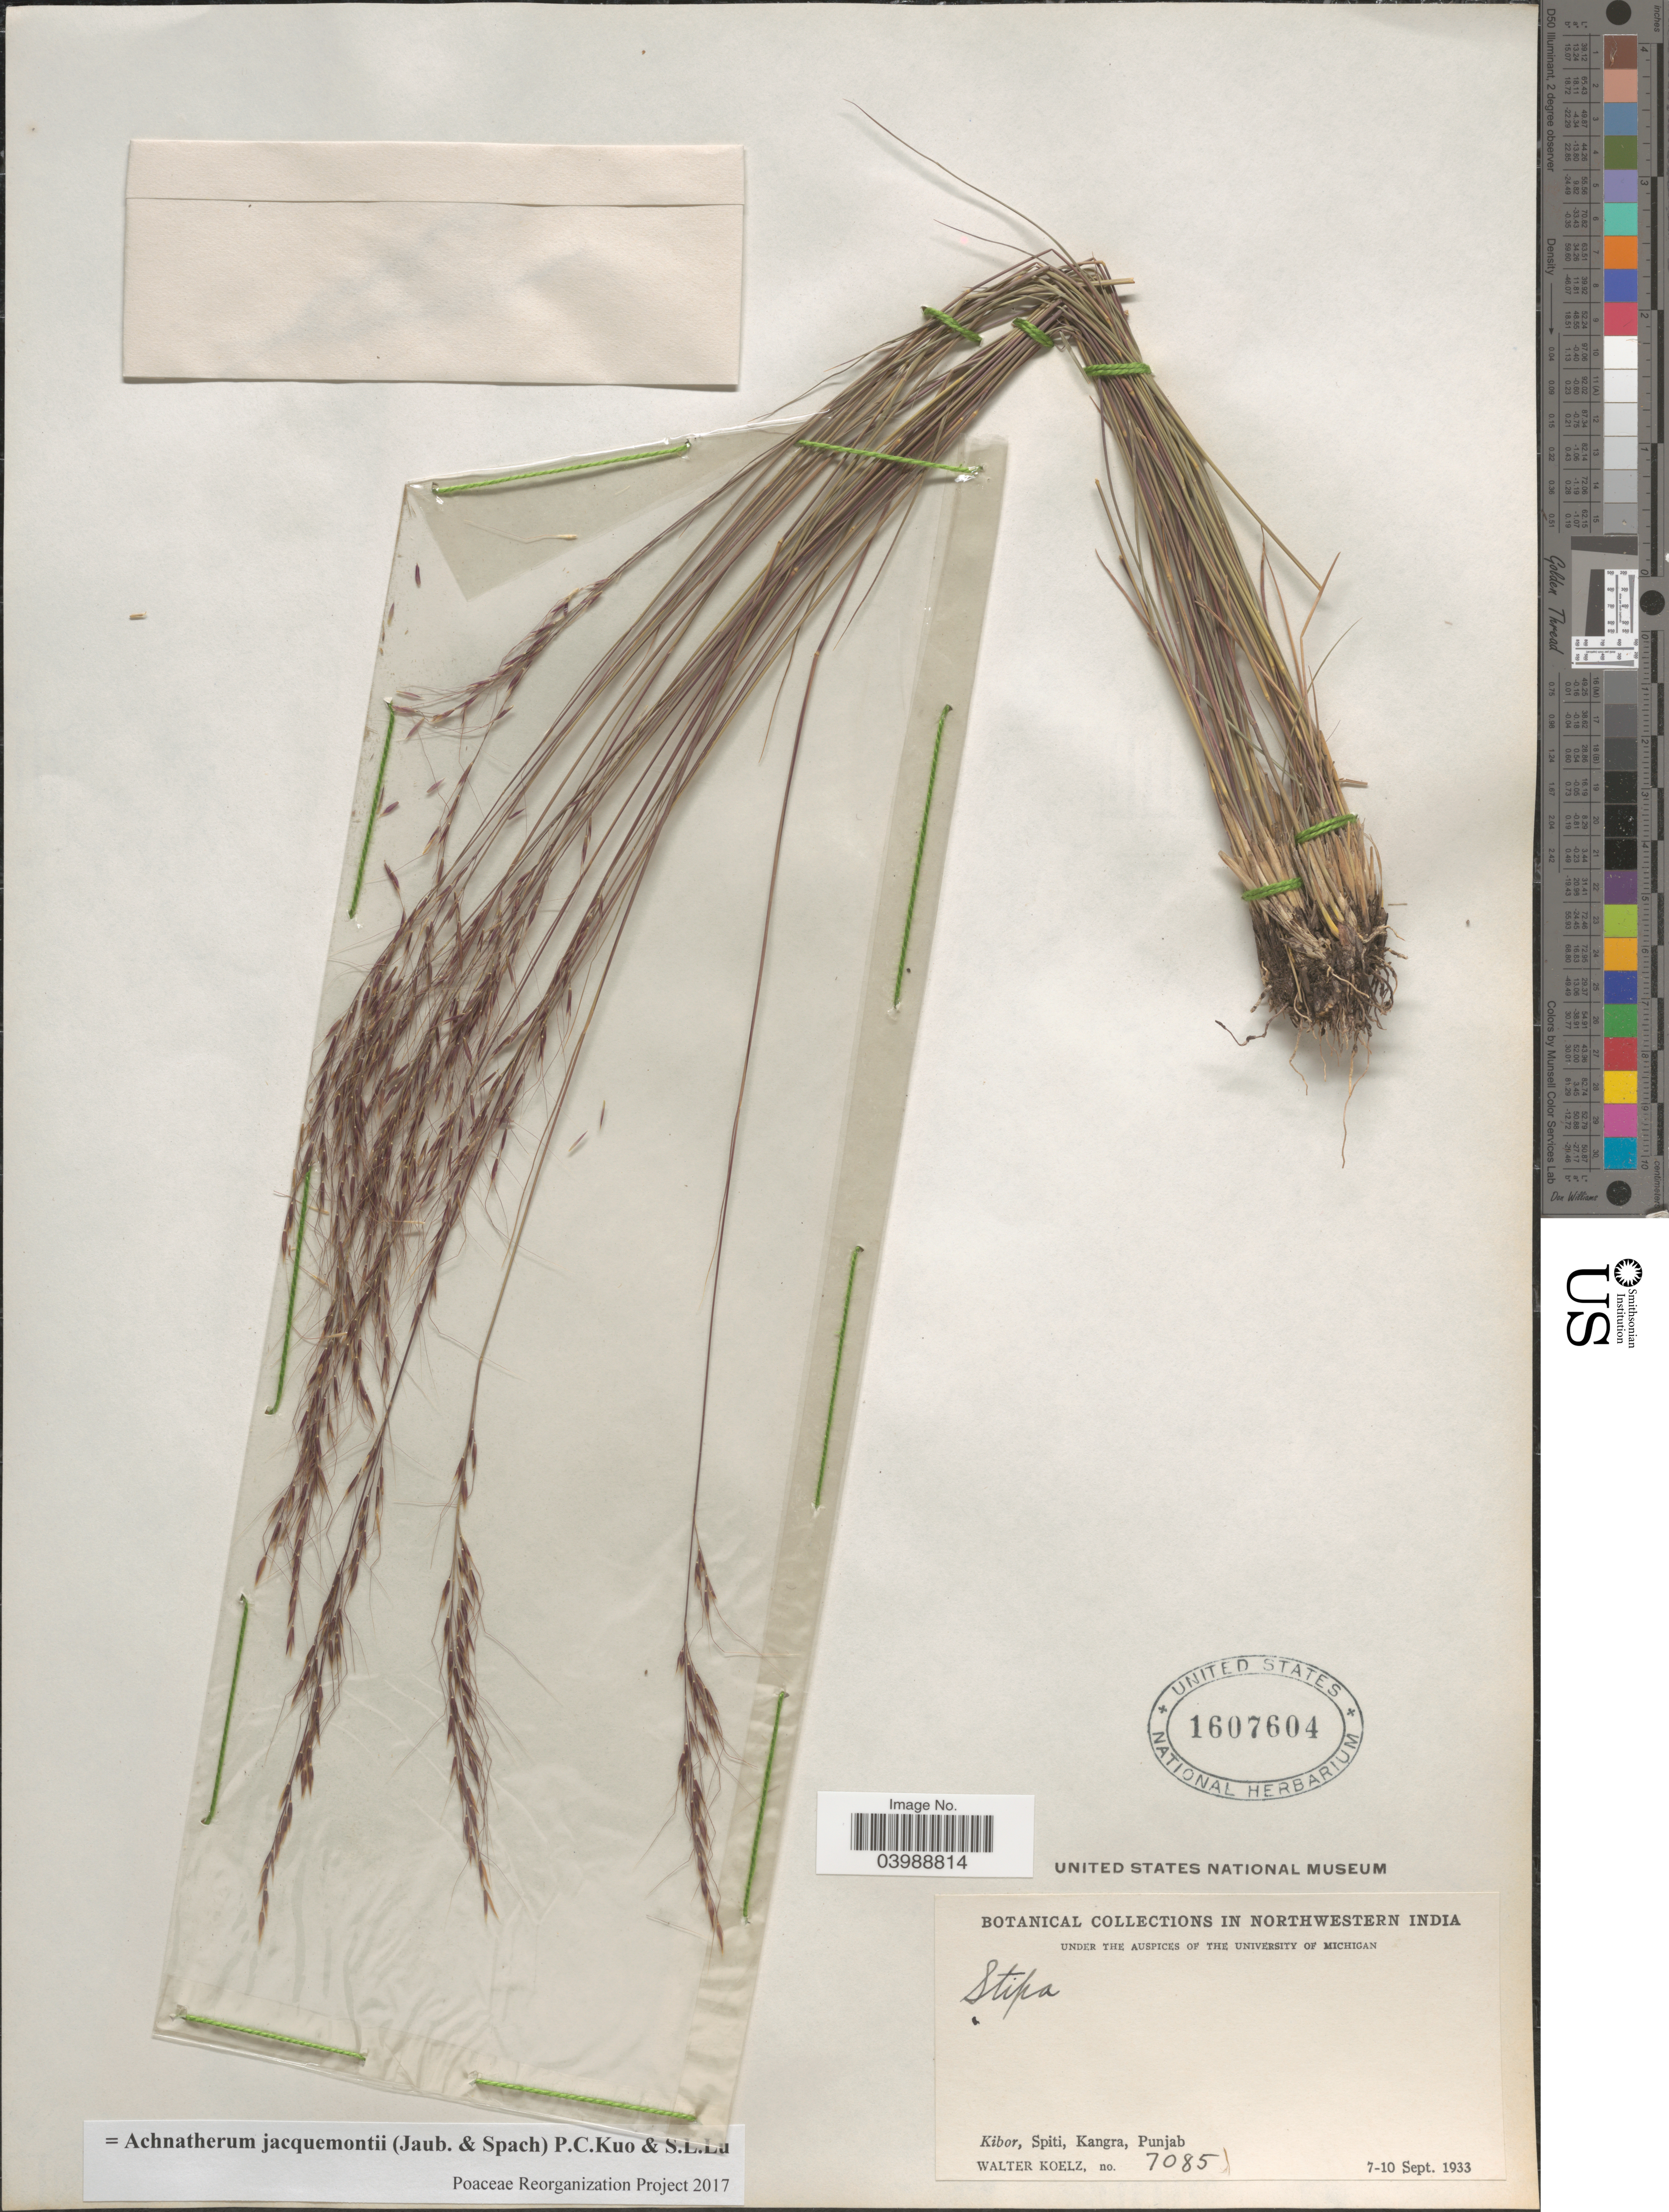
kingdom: Plantae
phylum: Tracheophyta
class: Liliopsida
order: Poales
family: Poaceae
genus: Achnatherum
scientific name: Achnatherum jacquemontii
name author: (Jaub.) P.C. Kuo & S.L. Lu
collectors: W. N. Koelz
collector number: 7085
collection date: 1933-09-07/1933-09-10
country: India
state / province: Punjab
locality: In Northwestern India. Kibor, Spiti, Kangra.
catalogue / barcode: US 1607604